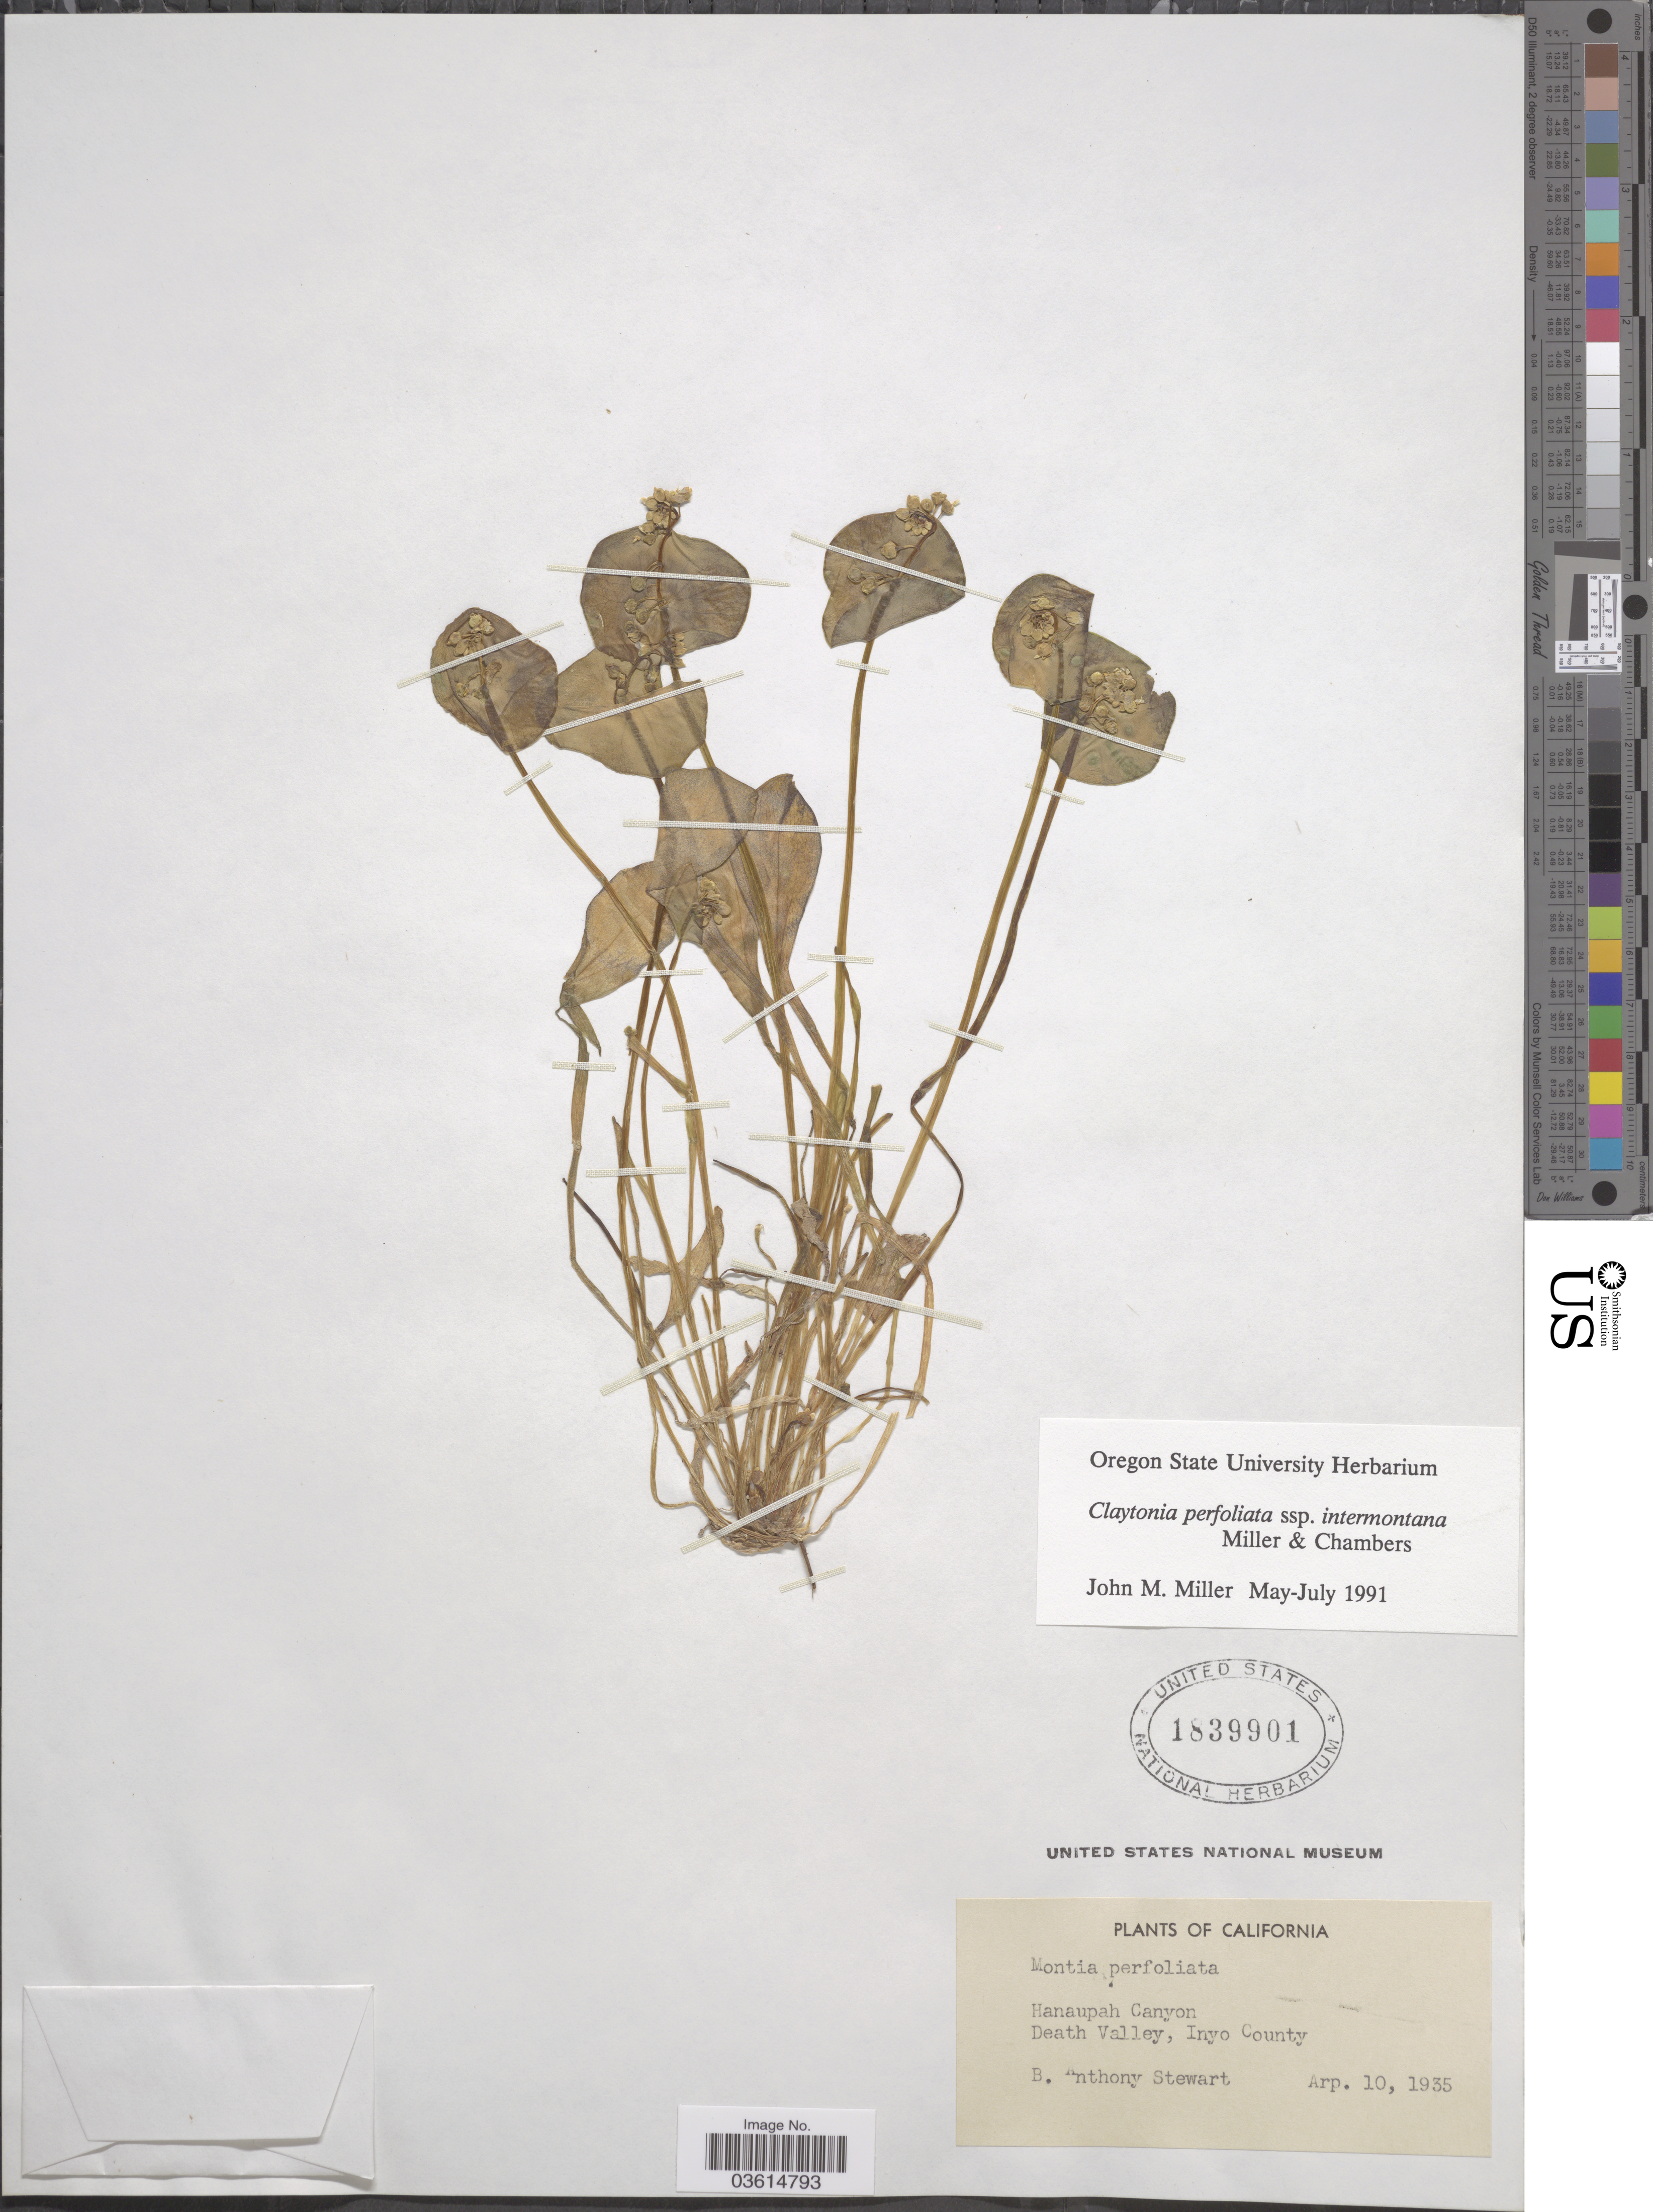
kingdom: Plantae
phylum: Tracheophyta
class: Magnoliopsida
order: Caryophyllales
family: Montiaceae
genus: Claytonia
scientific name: Claytonia perfoliata subsp. intermontana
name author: Mill. & Chambers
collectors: B. Stewart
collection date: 1935-04-10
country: United States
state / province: California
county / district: Inyo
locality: Hanaupah Canyon Death Valley, Inyo County.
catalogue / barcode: US 1839901